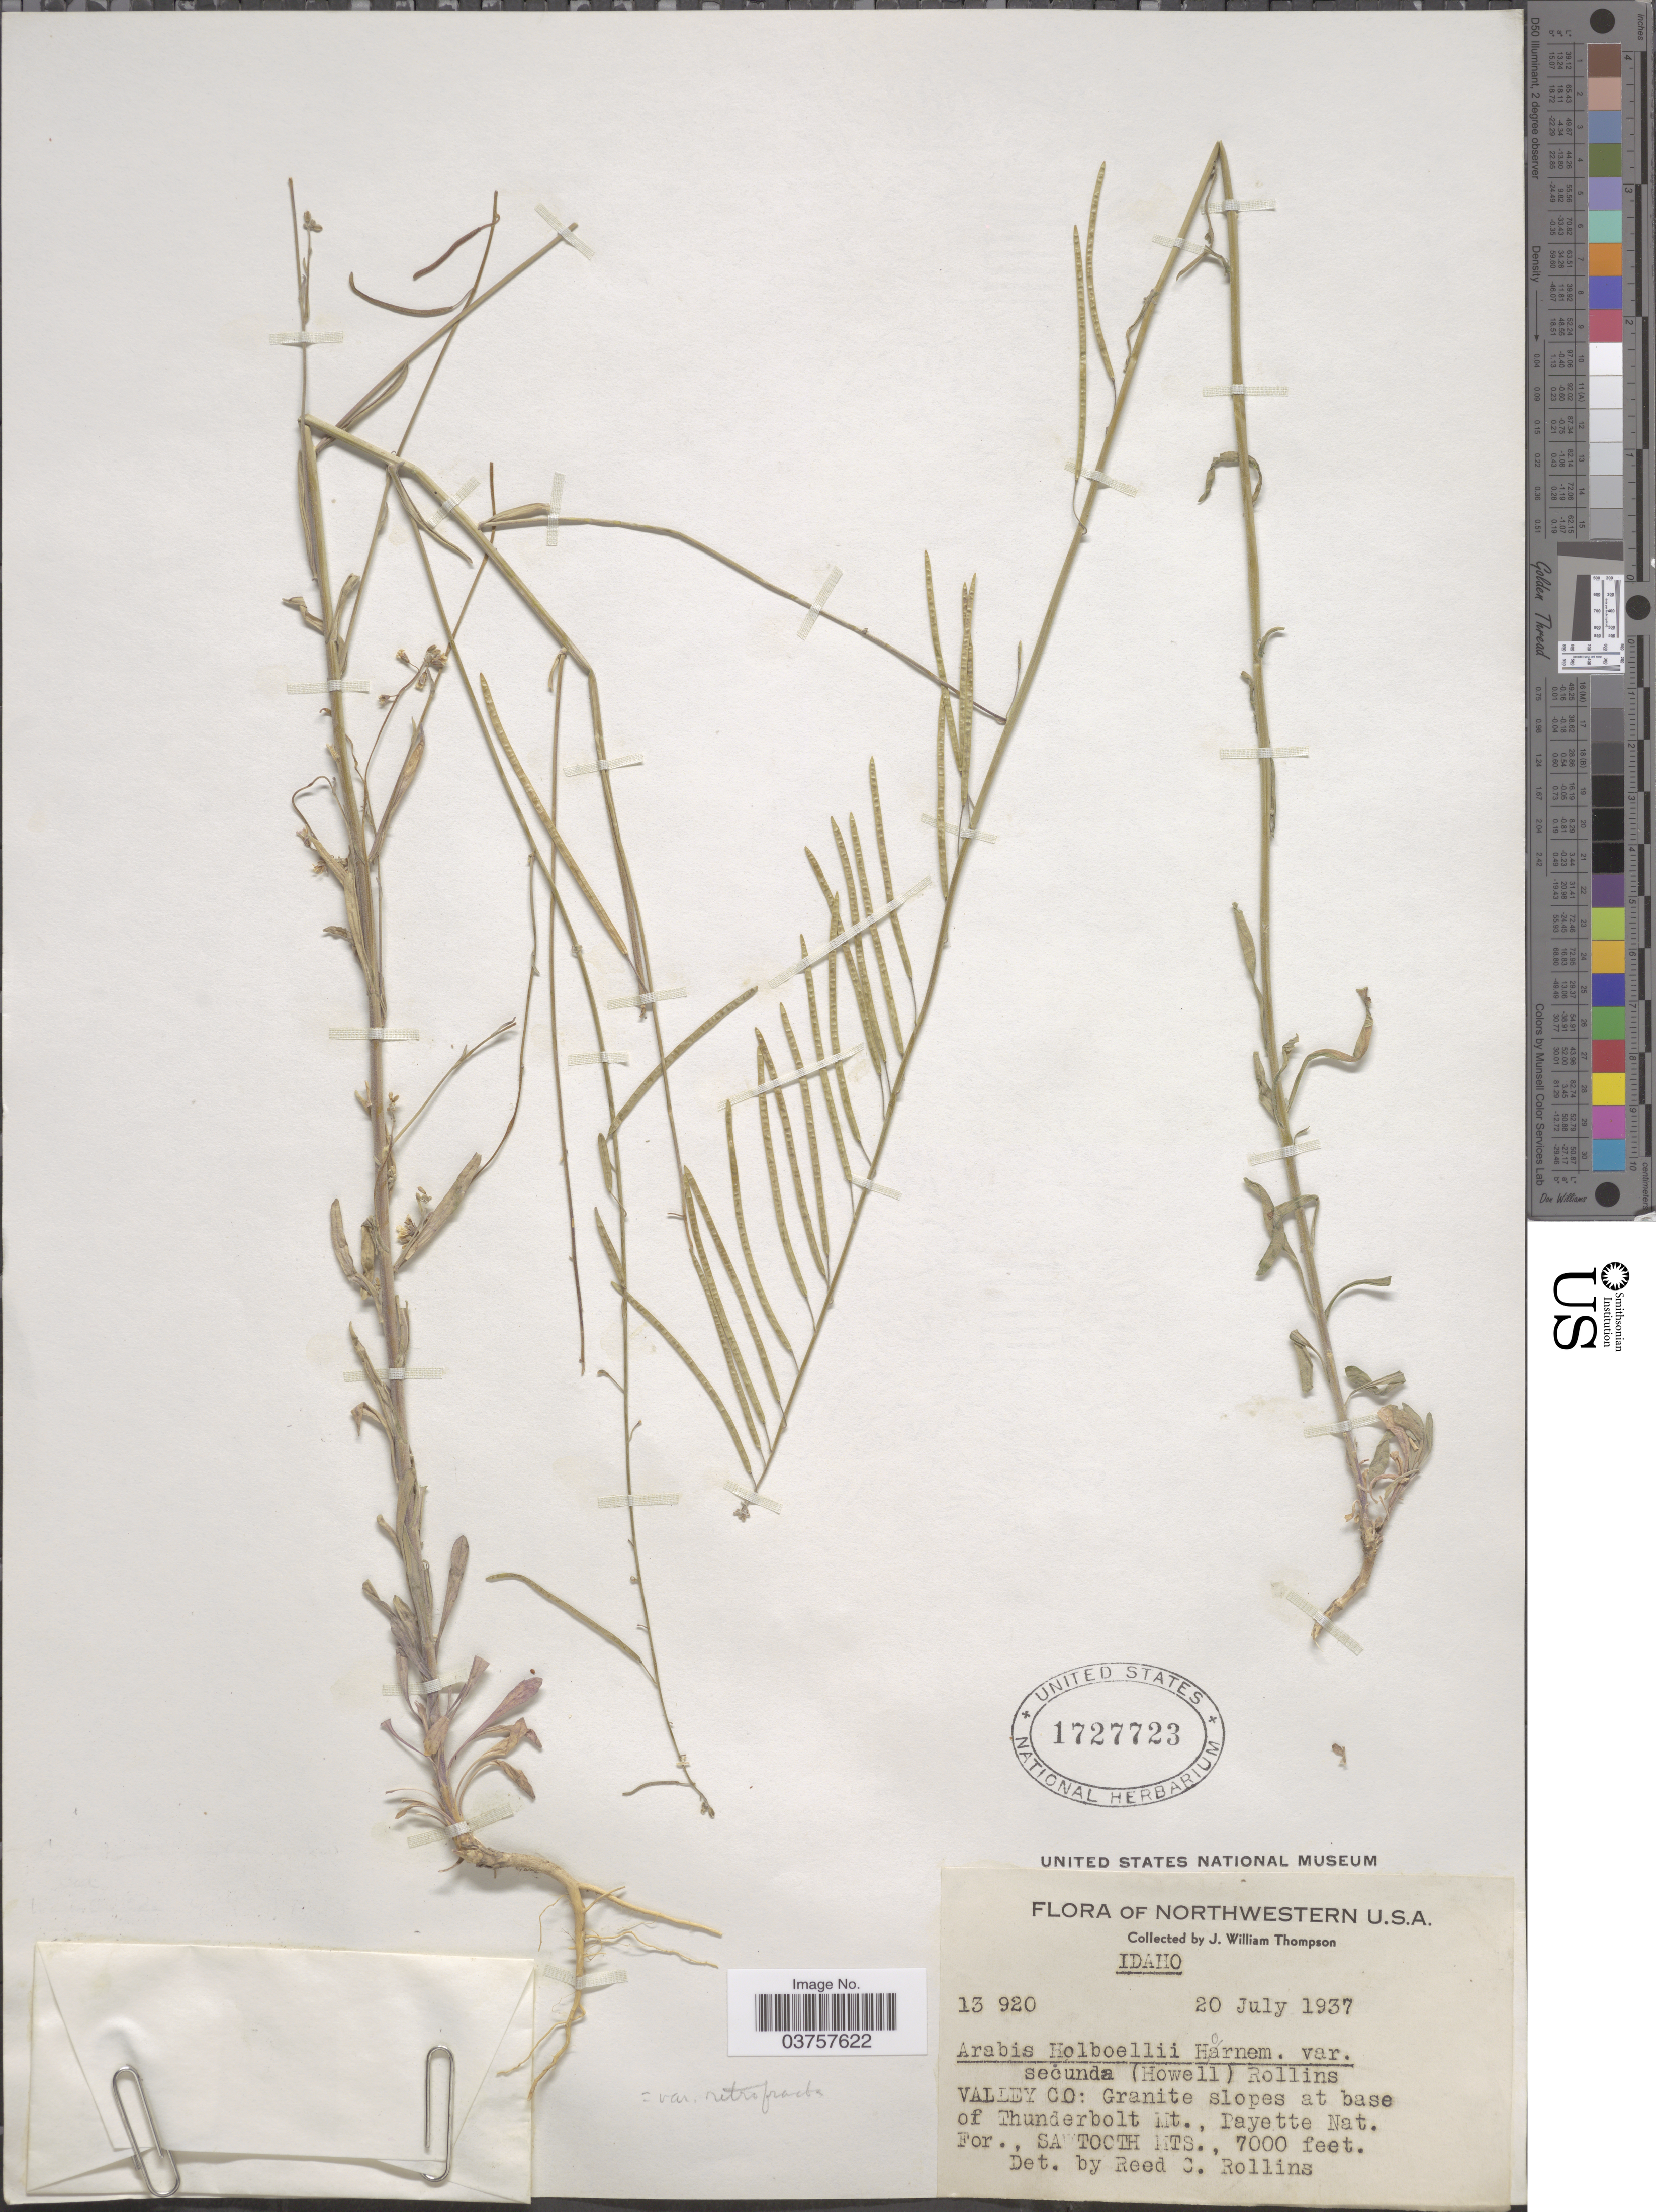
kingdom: Plantae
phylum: Tracheophyta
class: Magnoliopsida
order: Brassicales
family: Brassicaceae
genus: Arabis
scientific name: Arabis holboellii var. retrofracta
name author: Rydb.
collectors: J. W. Thompson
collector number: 13920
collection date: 1937-07-20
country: United States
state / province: Idaho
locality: Valley Co: Granite slopes at base of Thunderbolt Mt., Payette Nat. For., Sawtooth Mts.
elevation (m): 2134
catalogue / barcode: US 1727723